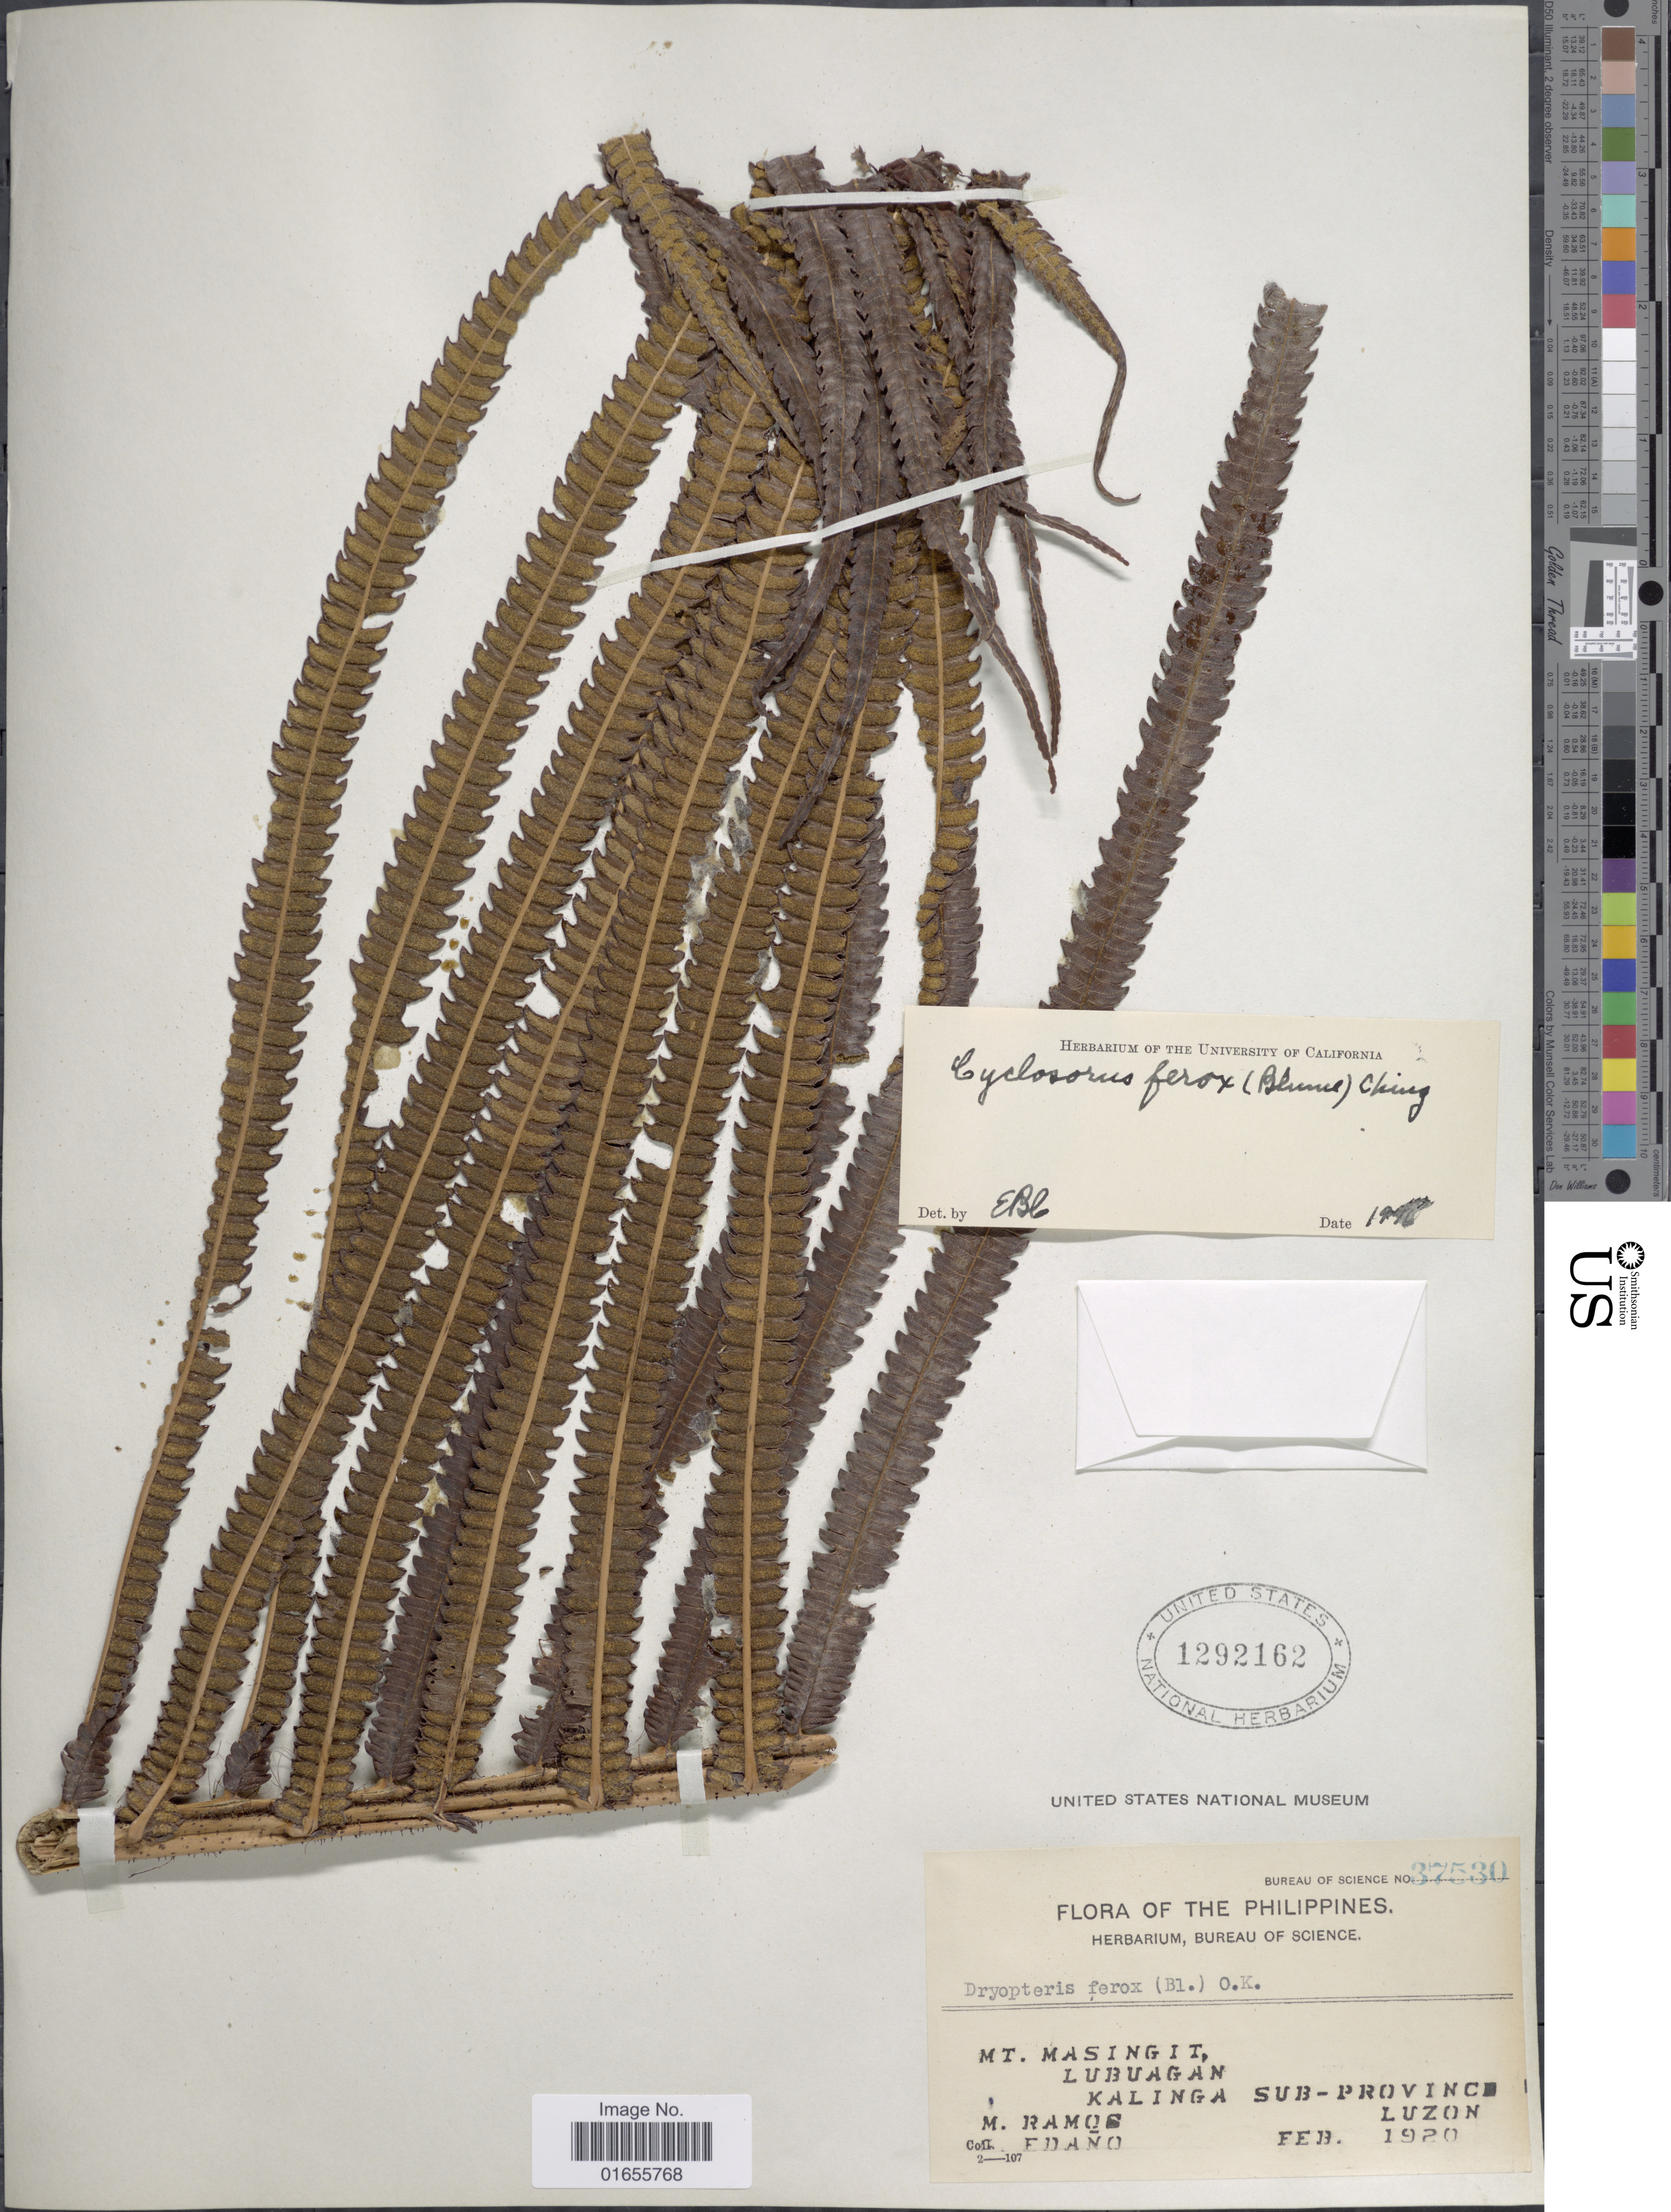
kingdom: Plantae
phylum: Tracheophyta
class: Polypodiopsida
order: Polypodiales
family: Thelypteridaceae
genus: Chingia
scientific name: Chingia ferox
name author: (Blume) Holttum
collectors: -. Edano & M. Ramos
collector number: Bureau of Sience 37530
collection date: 1920-02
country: Philippines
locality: Mt. Masingit, Lubuagan, Kalinga Sub Province Luzon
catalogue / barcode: US 1292162